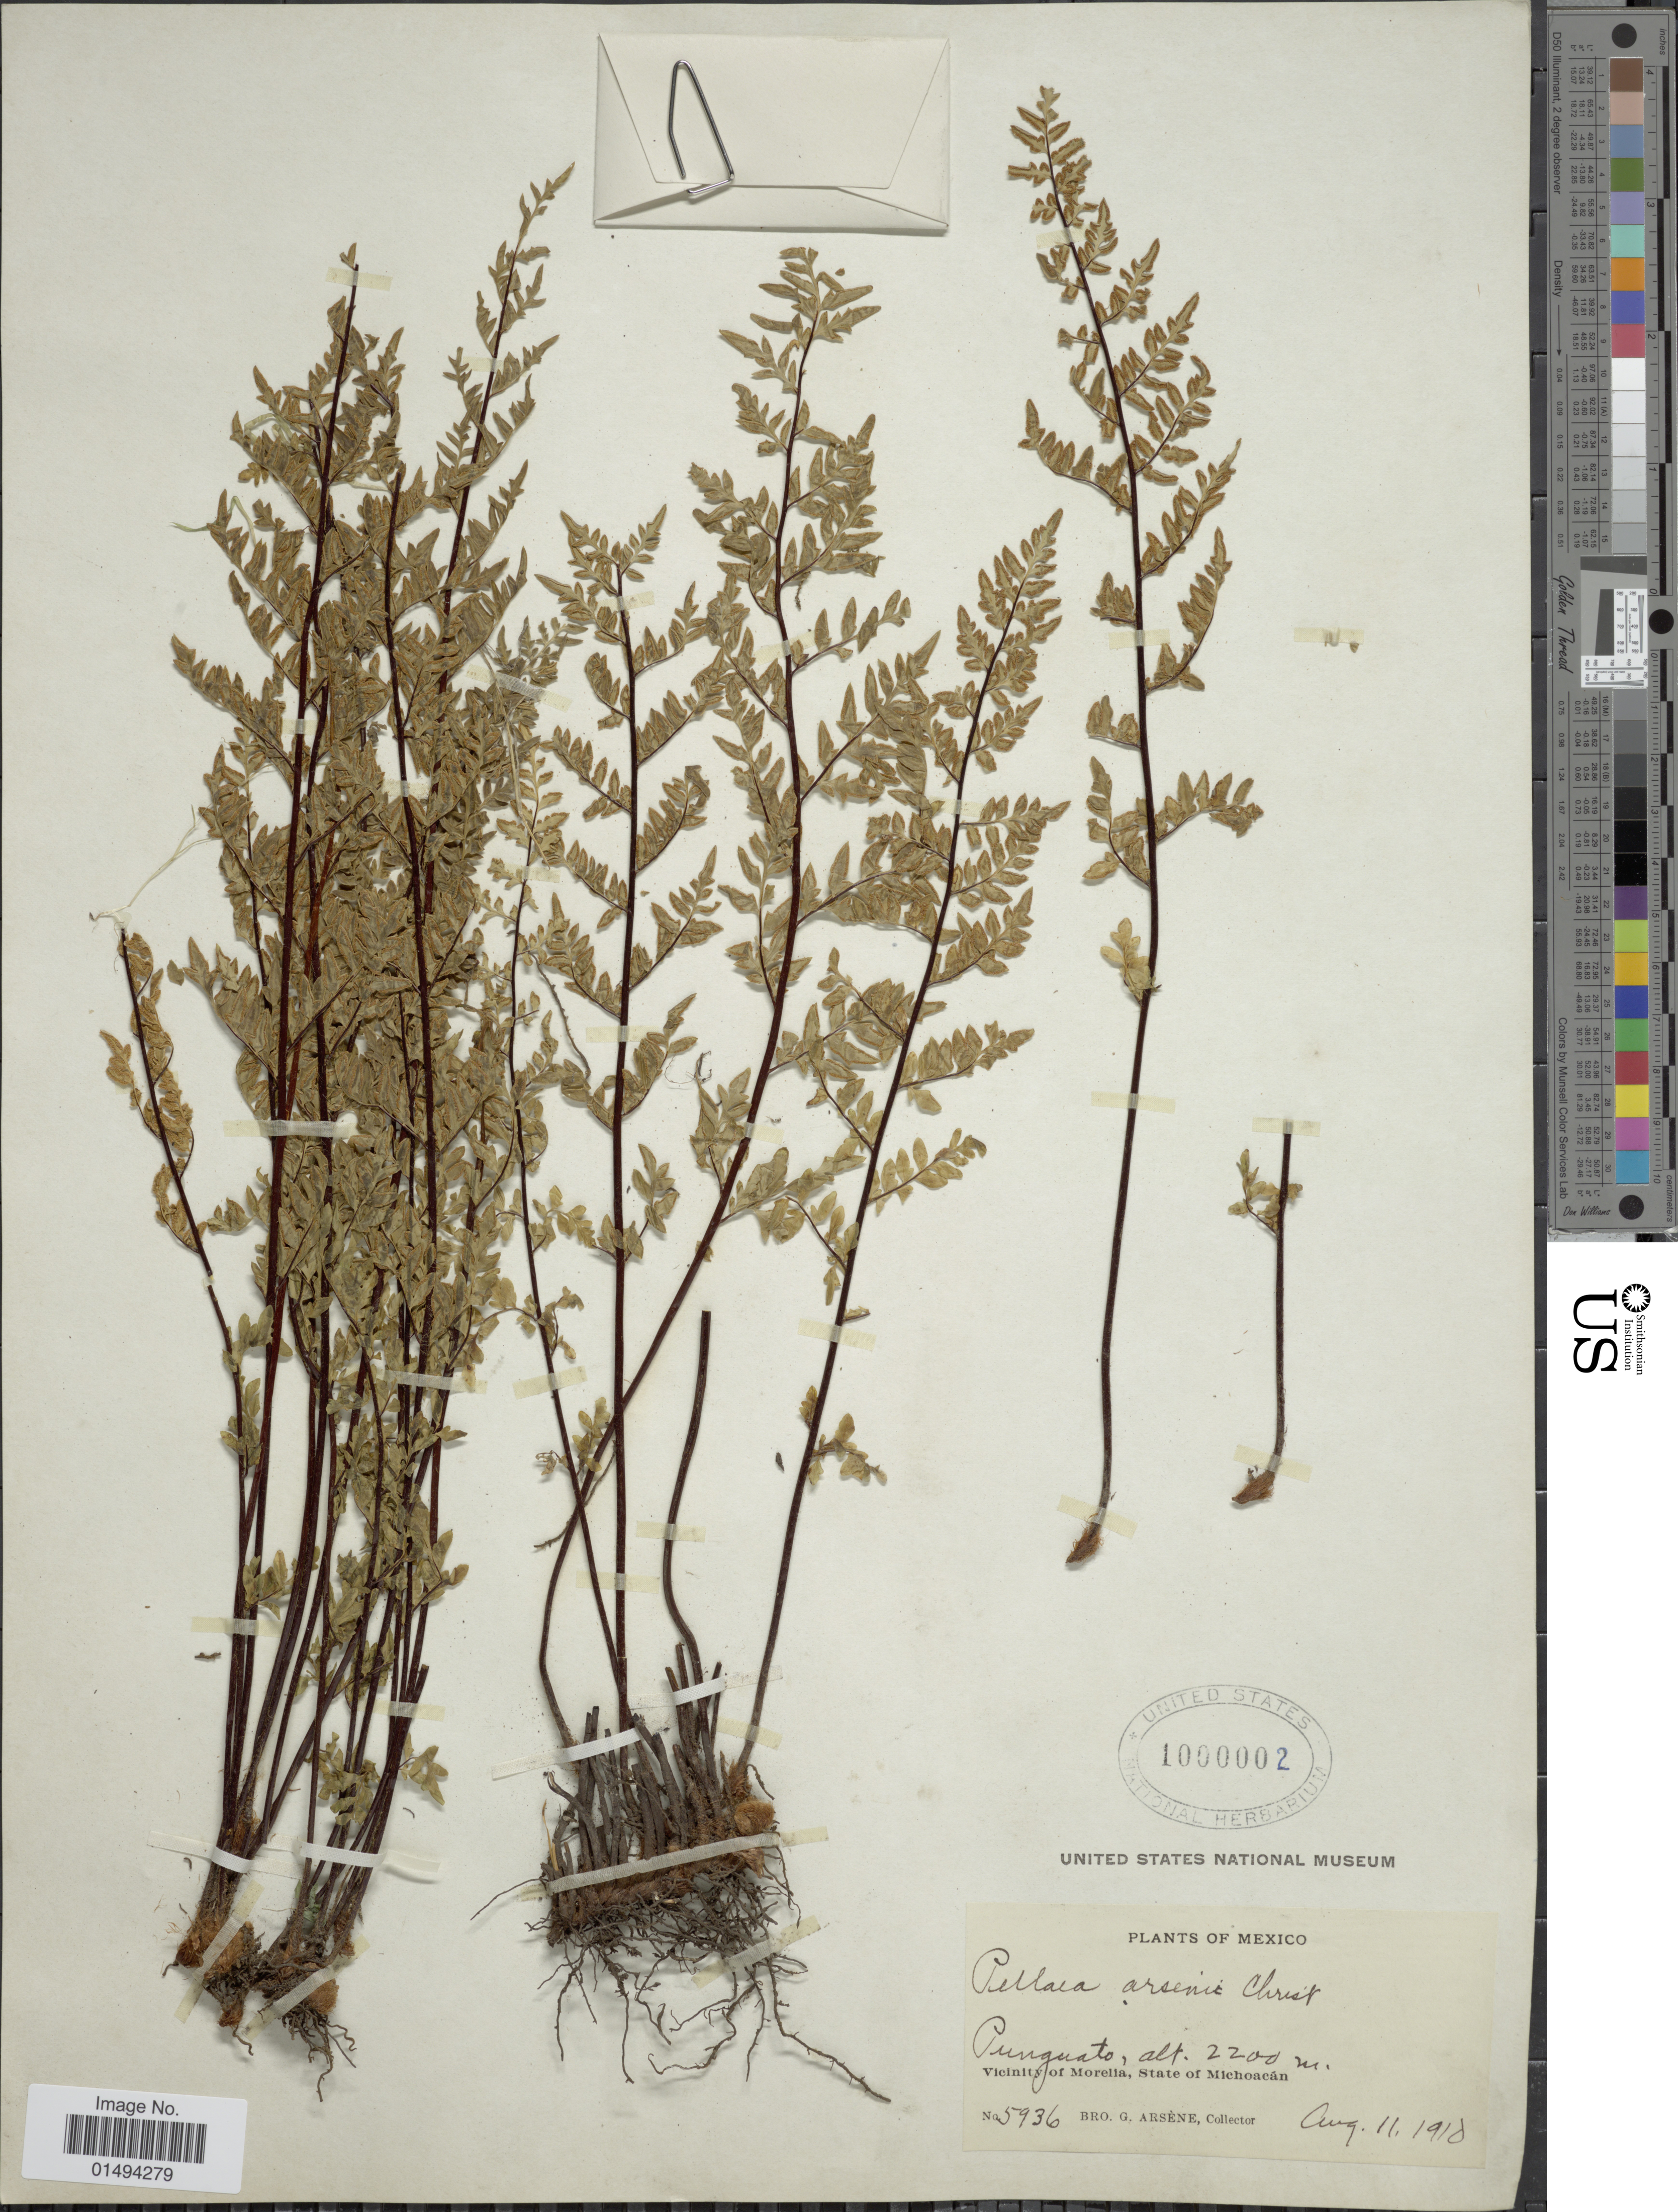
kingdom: Plantae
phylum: Tracheophyta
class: Polypodiopsida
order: Polypodiales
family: Pteridaceae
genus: Myriopteris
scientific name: Myriopteris allosuroides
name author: (Mett.) Grusz & Windham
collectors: Bro. G. Arsène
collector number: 5936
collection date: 1910-08-11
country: Mexico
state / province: Michoacán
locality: Punguato, Vicinity of Morelia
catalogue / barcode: US 1000002